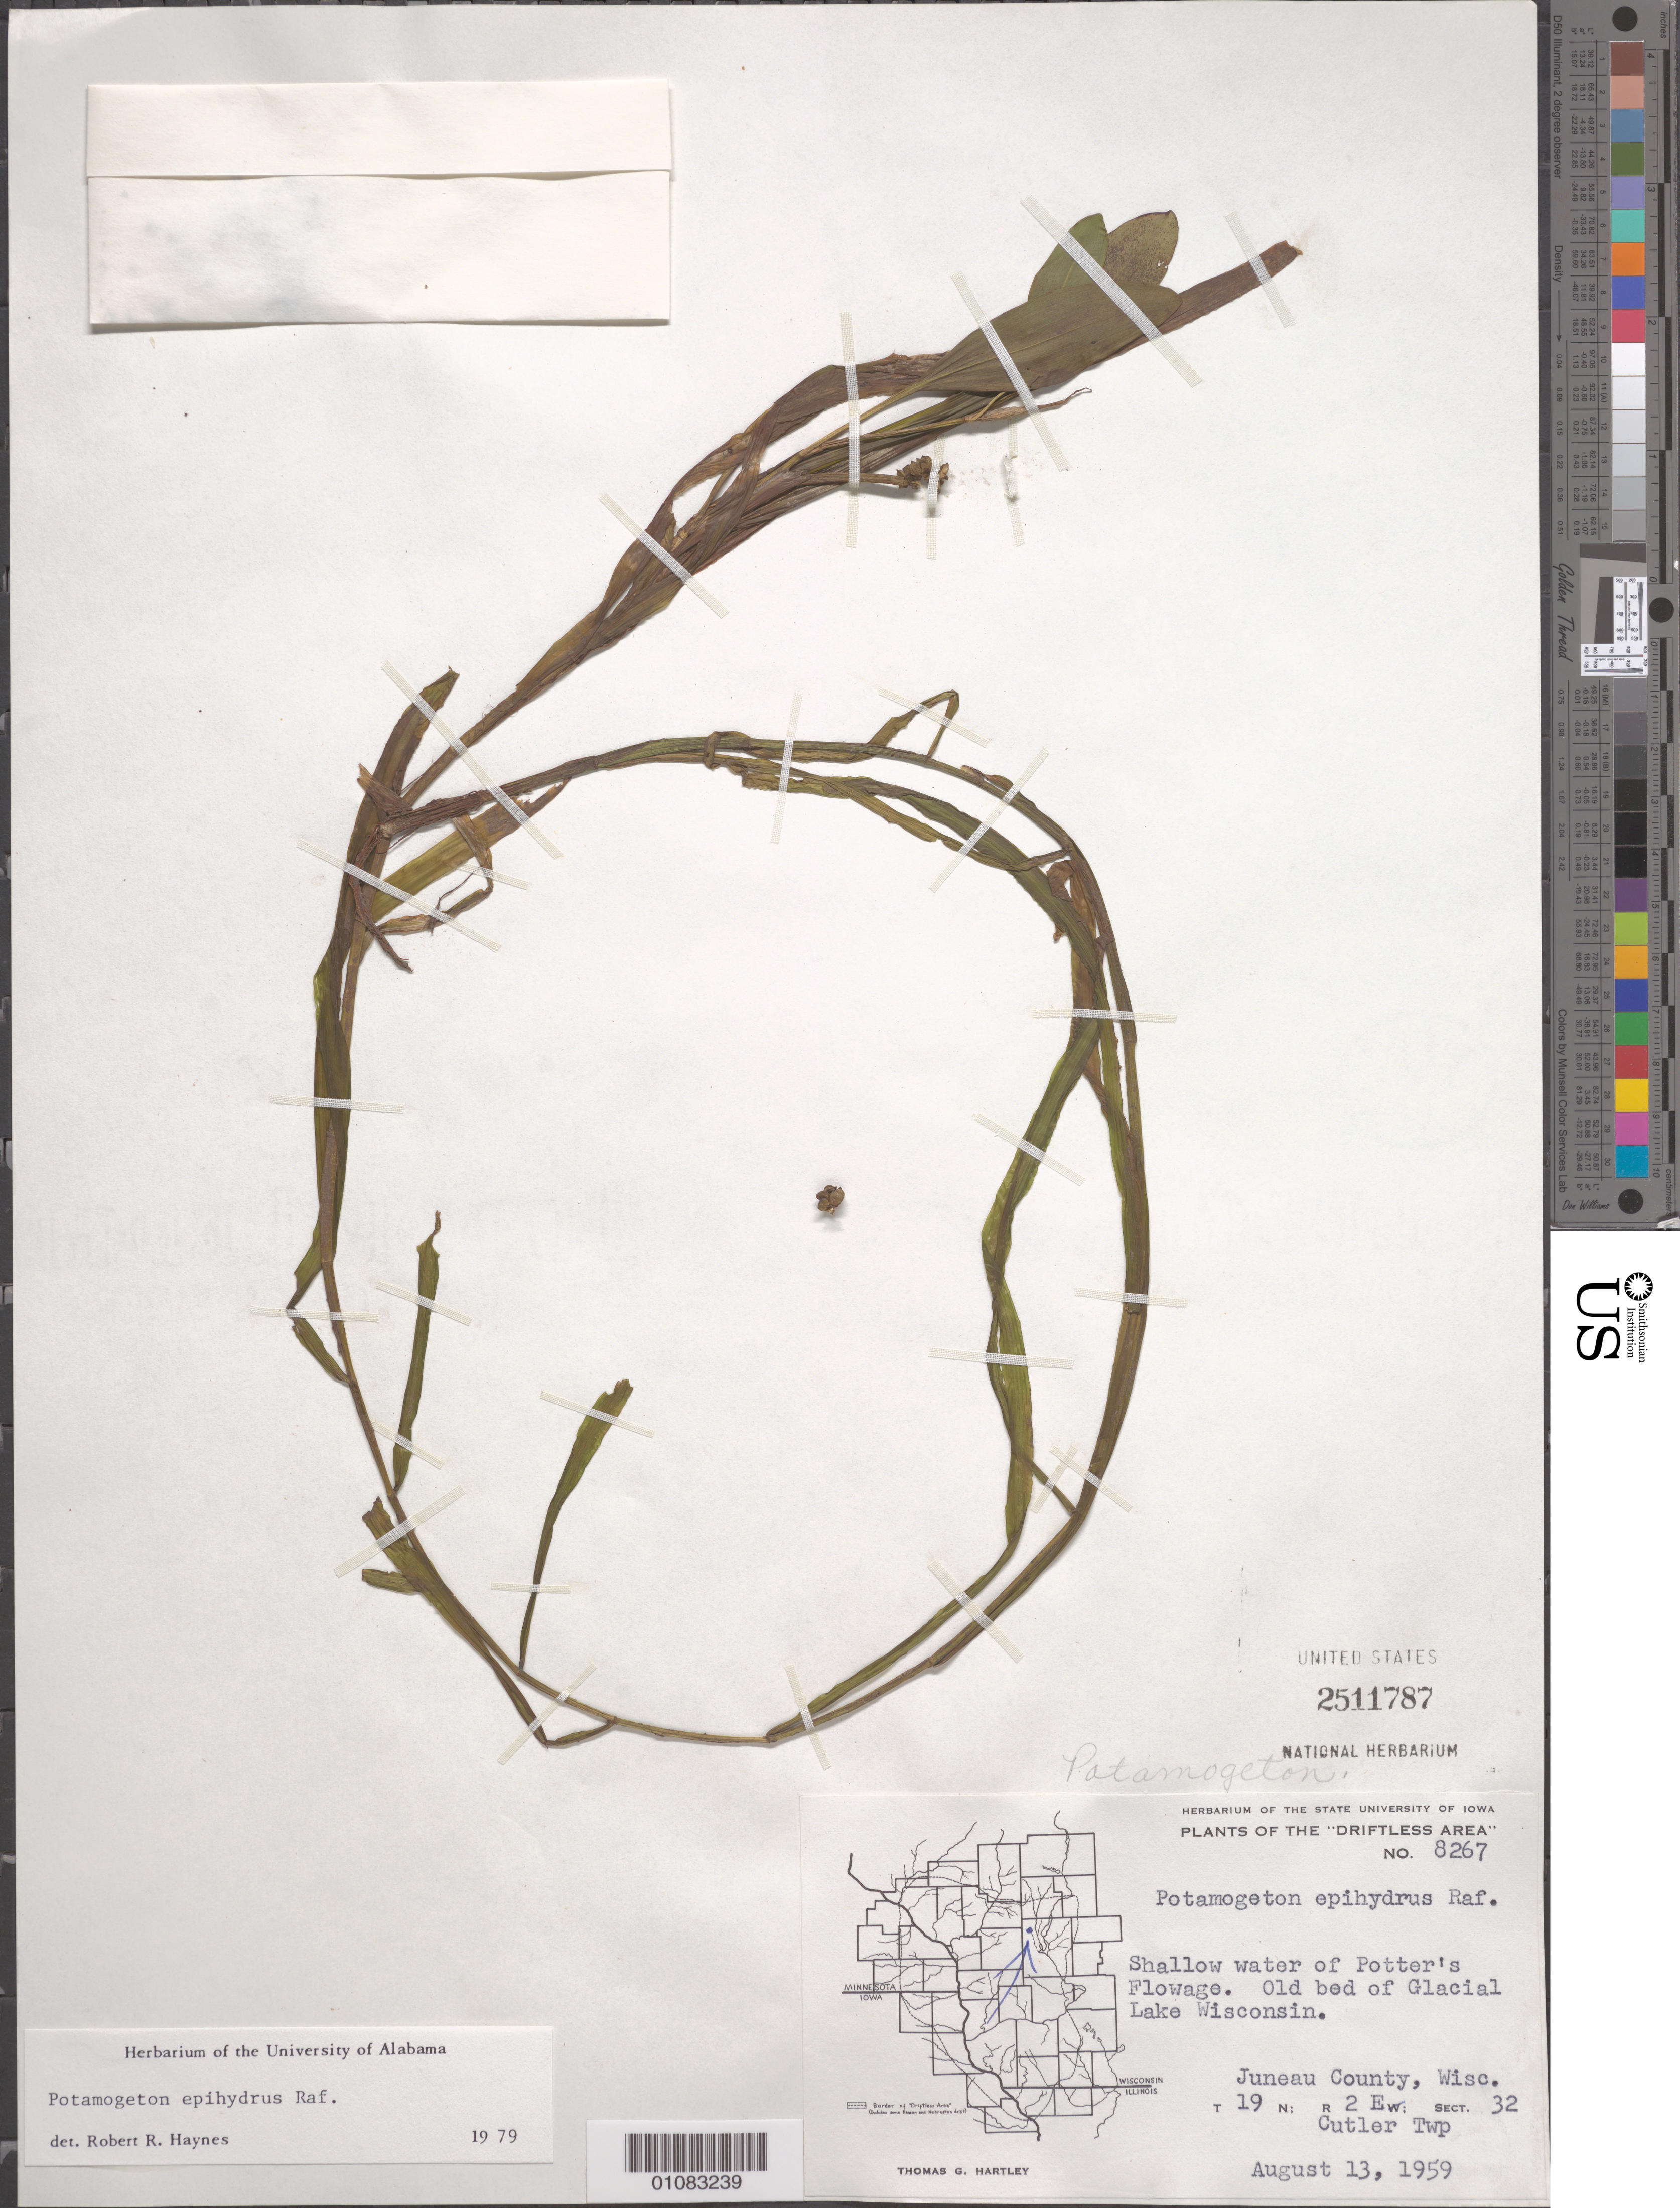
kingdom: Plantae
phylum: Tracheophyta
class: Liliopsida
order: Alismatales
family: Potamogetonaceae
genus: Potamogeton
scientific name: Potamogeton epihydrus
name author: Raf.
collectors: T. G. Hartley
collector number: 8267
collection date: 1959-08-13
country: United States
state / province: Wisconsin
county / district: Juneau County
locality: old bed of Glacial Lake, Cutler Twp., Potter's Flowage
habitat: Shallow water.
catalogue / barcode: US 2511787